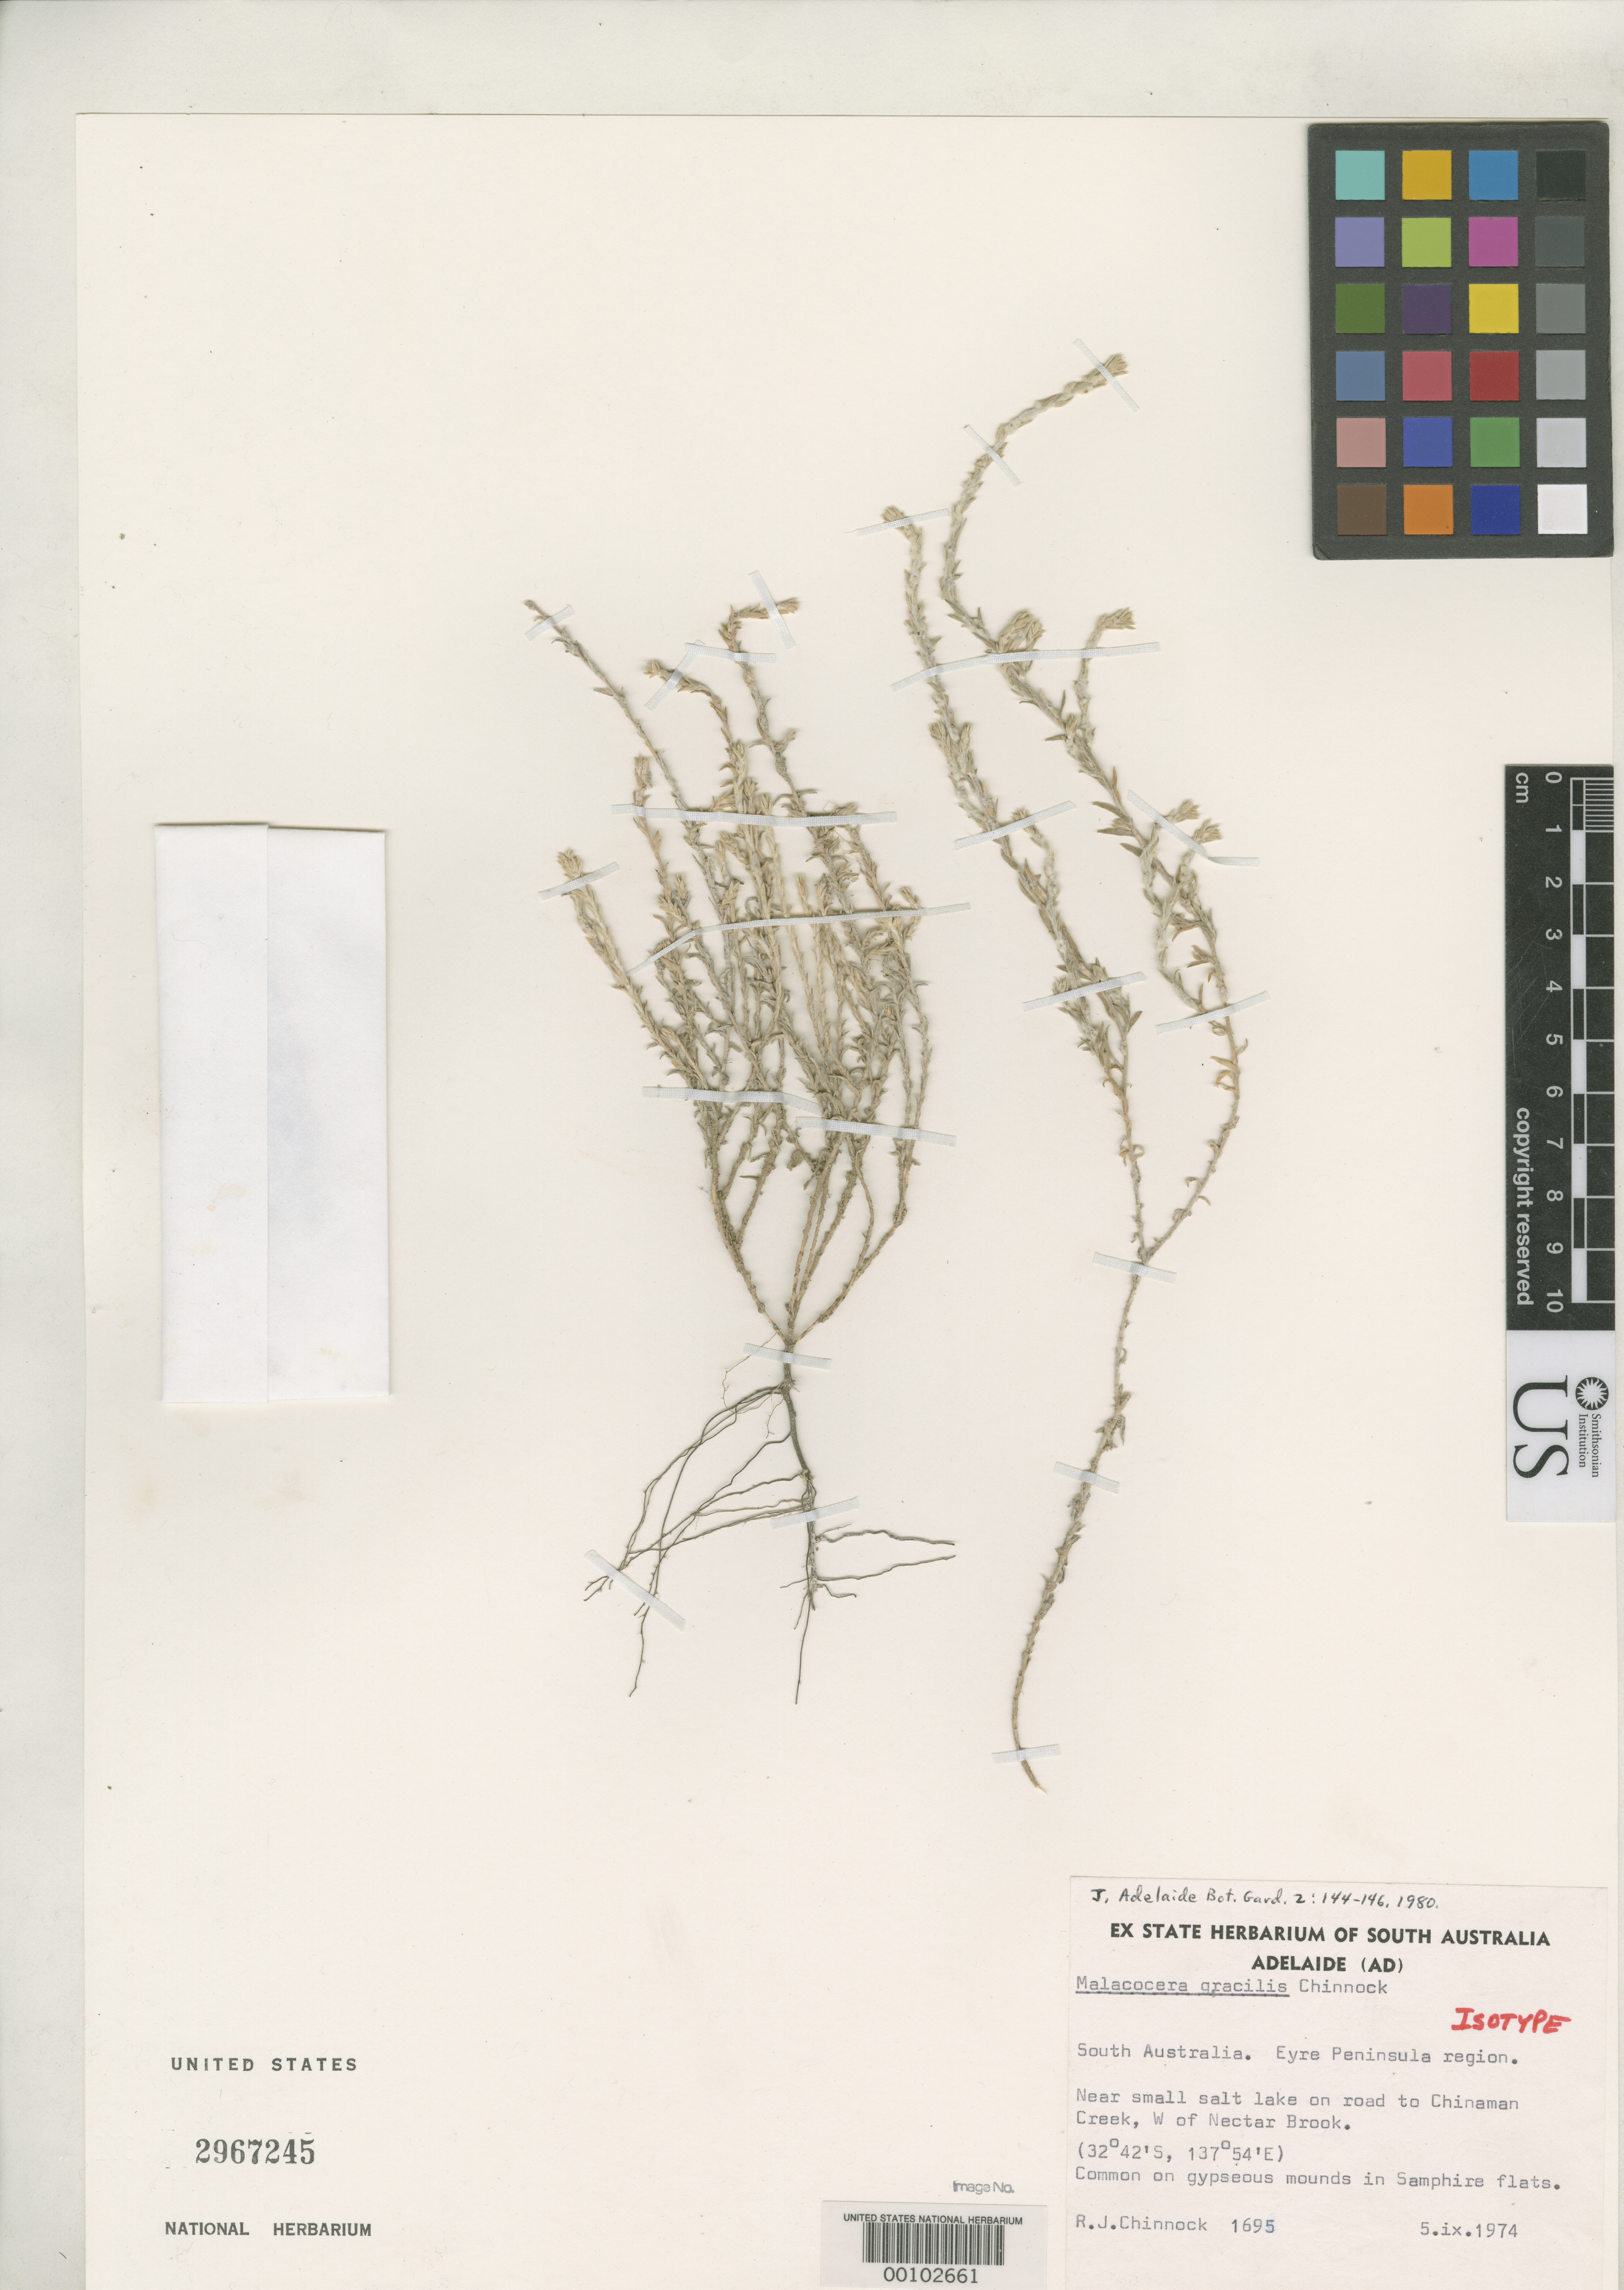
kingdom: Plantae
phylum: Tracheophyta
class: Magnoliopsida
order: Caryophyllales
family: Amaranthaceae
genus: Malacocera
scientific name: Malacocera gracilis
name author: Chinnock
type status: Isotype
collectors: R. J. Chinnock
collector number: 1695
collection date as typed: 05 Sep 1974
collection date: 1974-09-05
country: Australia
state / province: South Australia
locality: Eyre Peninsula region, near small salt lake on rd. to Chinaman Creek, W of Nector Brook.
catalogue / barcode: US 2967245